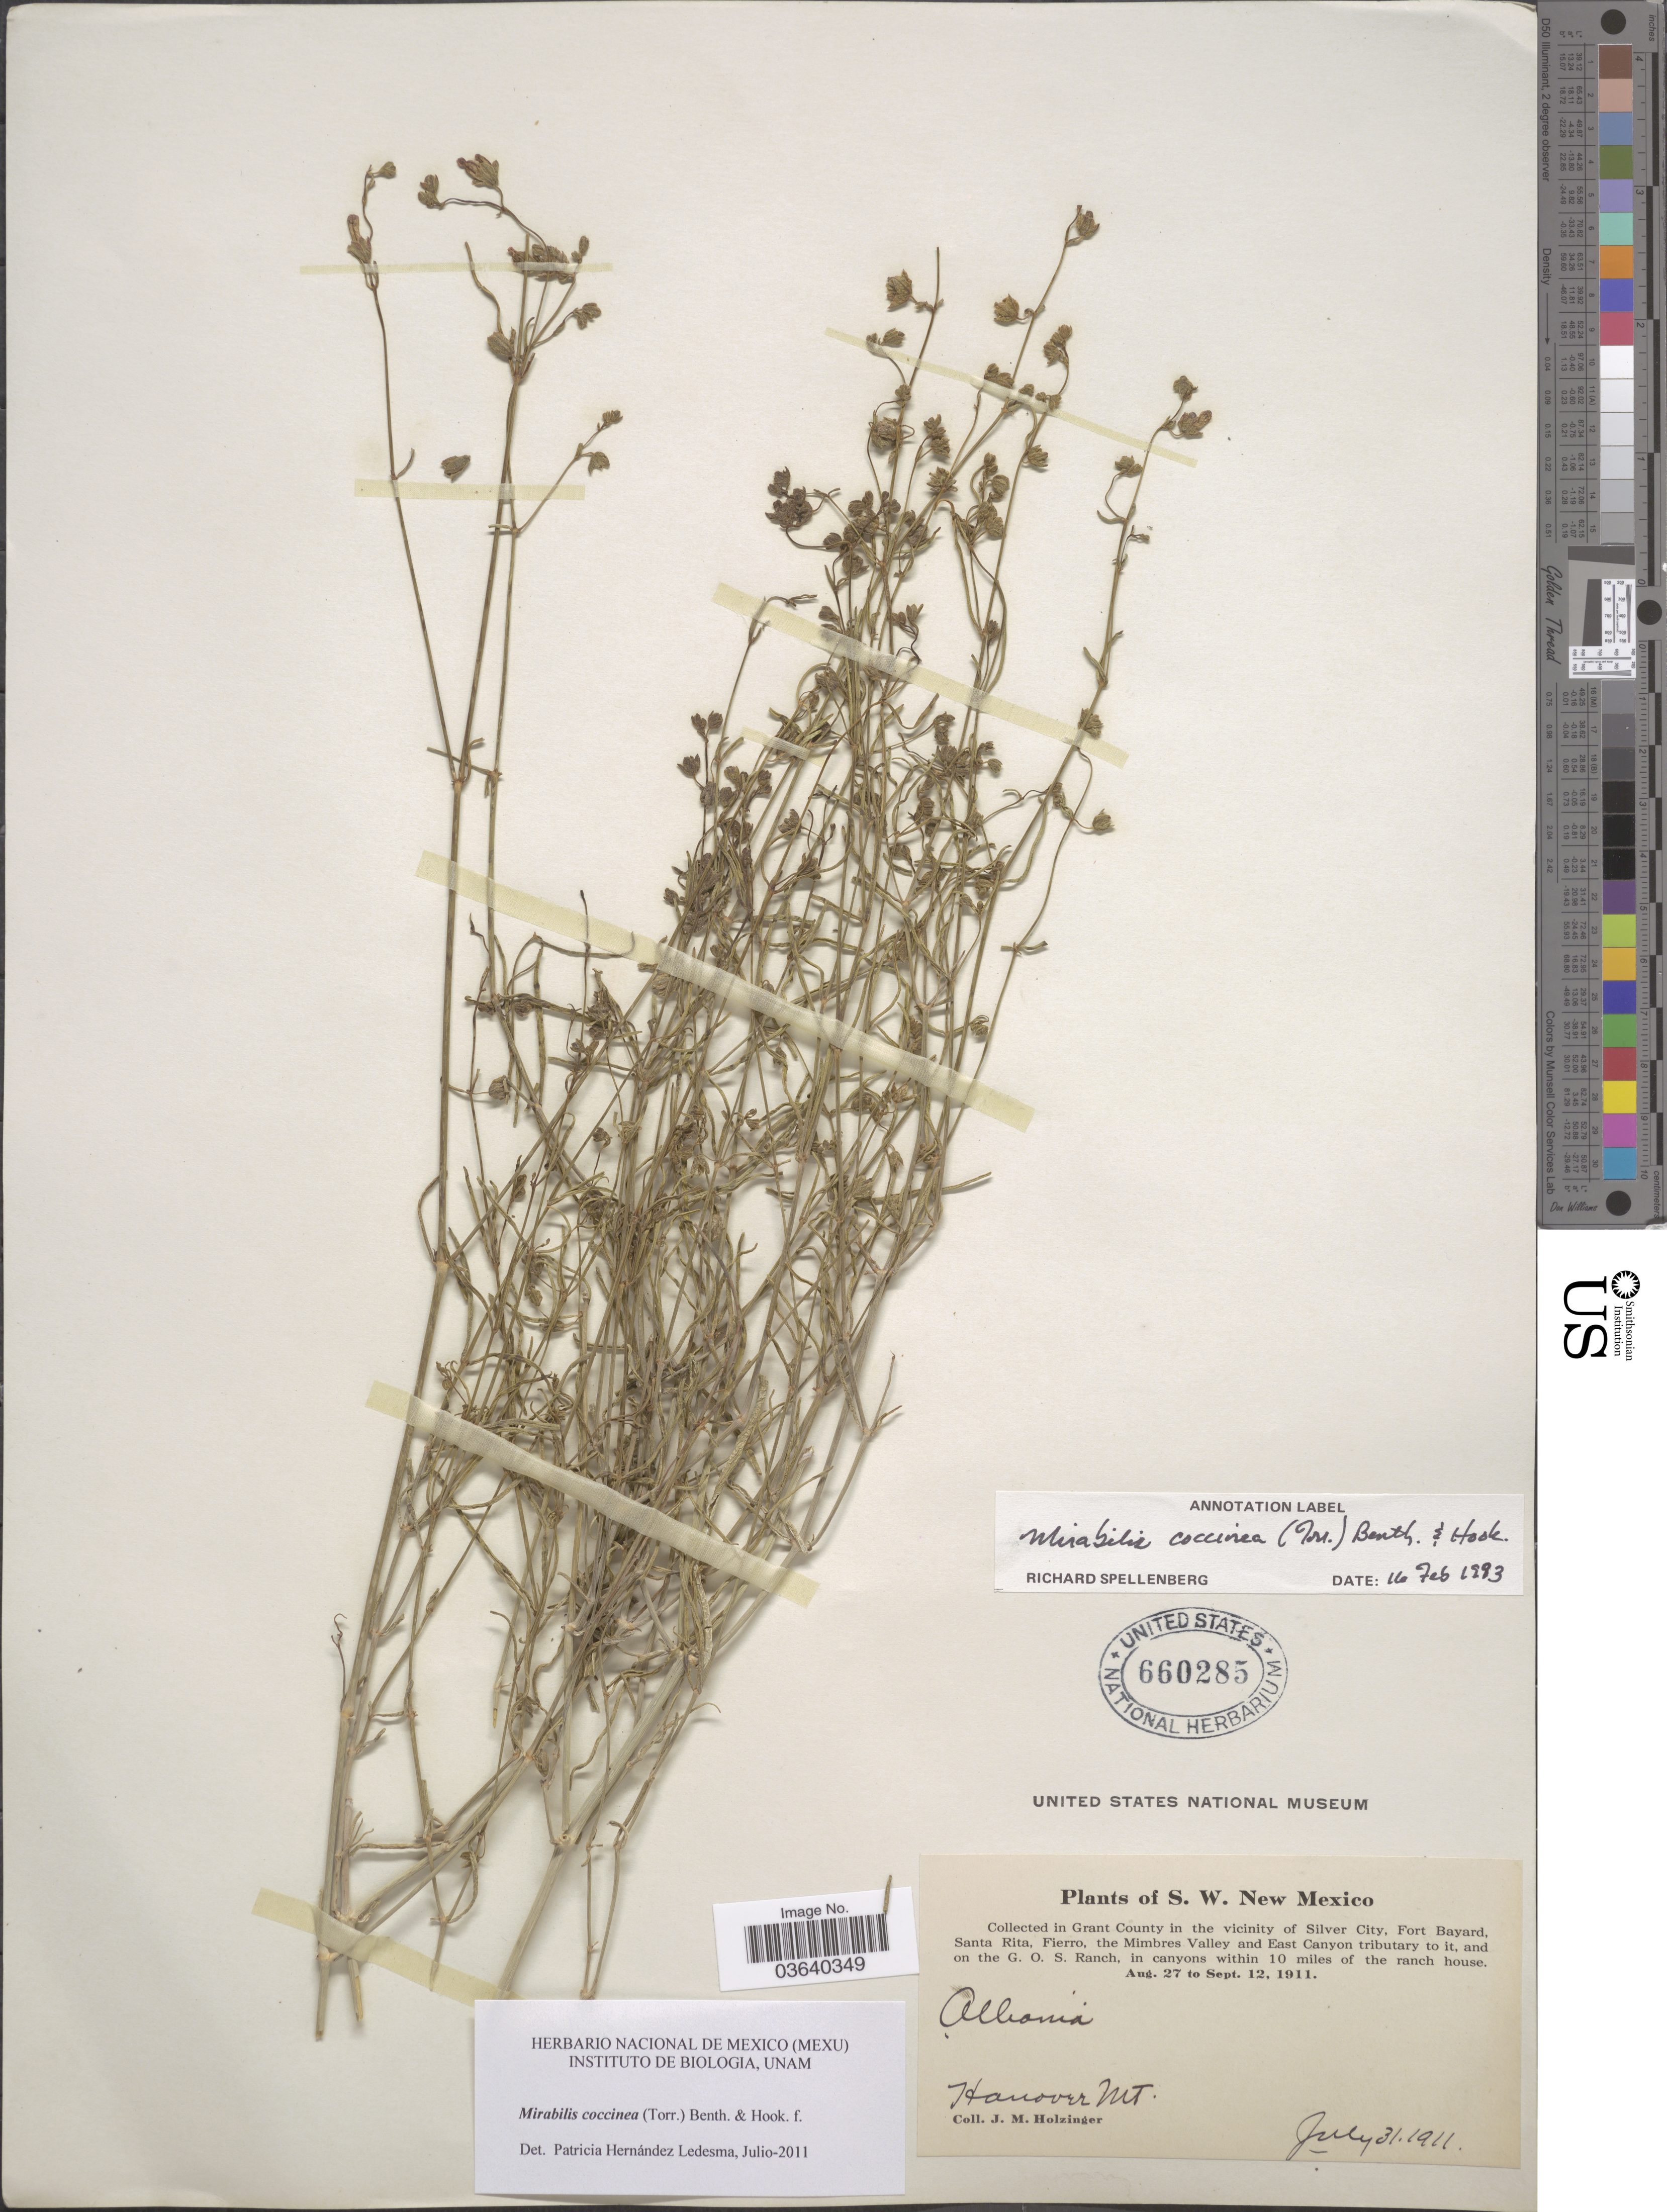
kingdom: Plantae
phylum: Tracheophyta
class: Magnoliopsida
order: Caryophyllales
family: Nyctaginaceae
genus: Mirabilis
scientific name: Mirabilis coccinea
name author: (Torr.) Benth. & Hook. f.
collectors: J. M. Holzinger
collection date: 1911-07-31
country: United States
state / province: New Mexico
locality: S.W. New Mexico. In Grant County in the vicinity of Silver City, Fort Bayard, Santa Rita, Fierro, the Mimbres Valley and East Canyon tributary to it, and on the G.O.S. Ranch, in canyons within 10 miles of the ranch house. Hanover Mt.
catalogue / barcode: US 660285